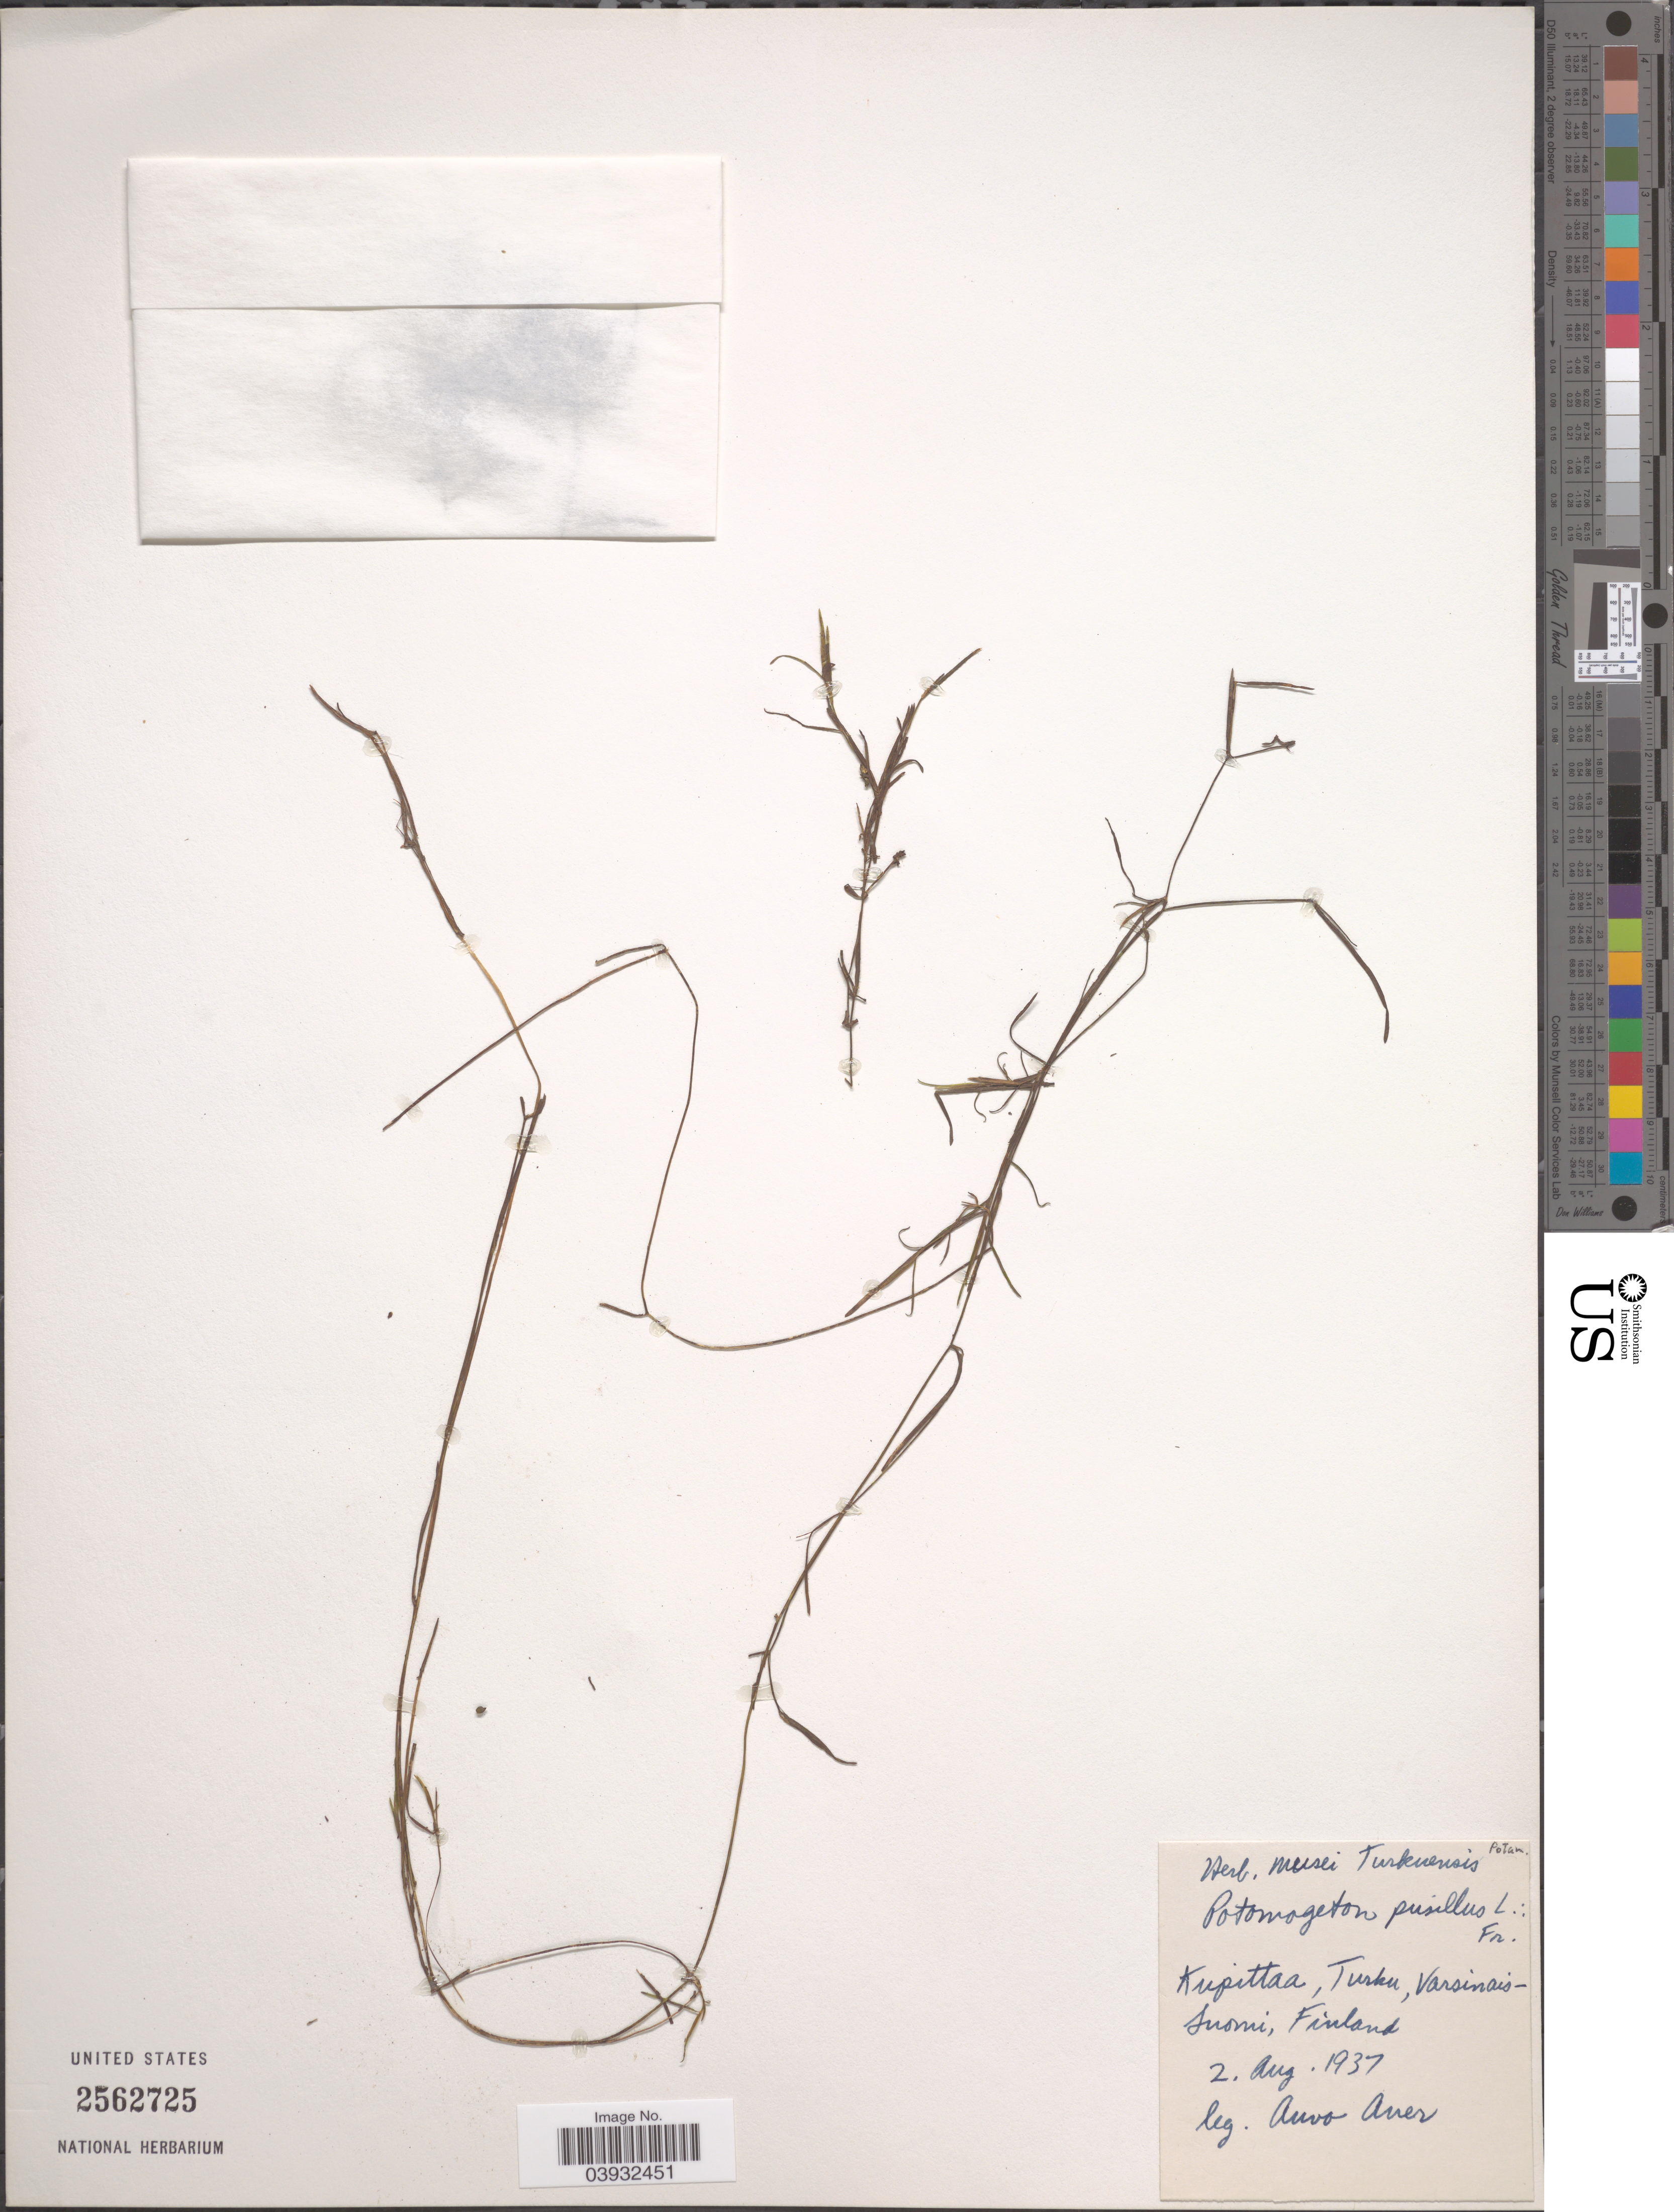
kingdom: Plantae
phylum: Tracheophyta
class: Liliopsida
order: Alismatales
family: Potamogetonaceae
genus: Potamogeton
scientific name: Potamogeton pusillus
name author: L.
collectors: A. Auer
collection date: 1937-08-02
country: Finland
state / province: Varsinais-Suomi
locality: Kupitaa, Turku.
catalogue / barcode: US 2562725